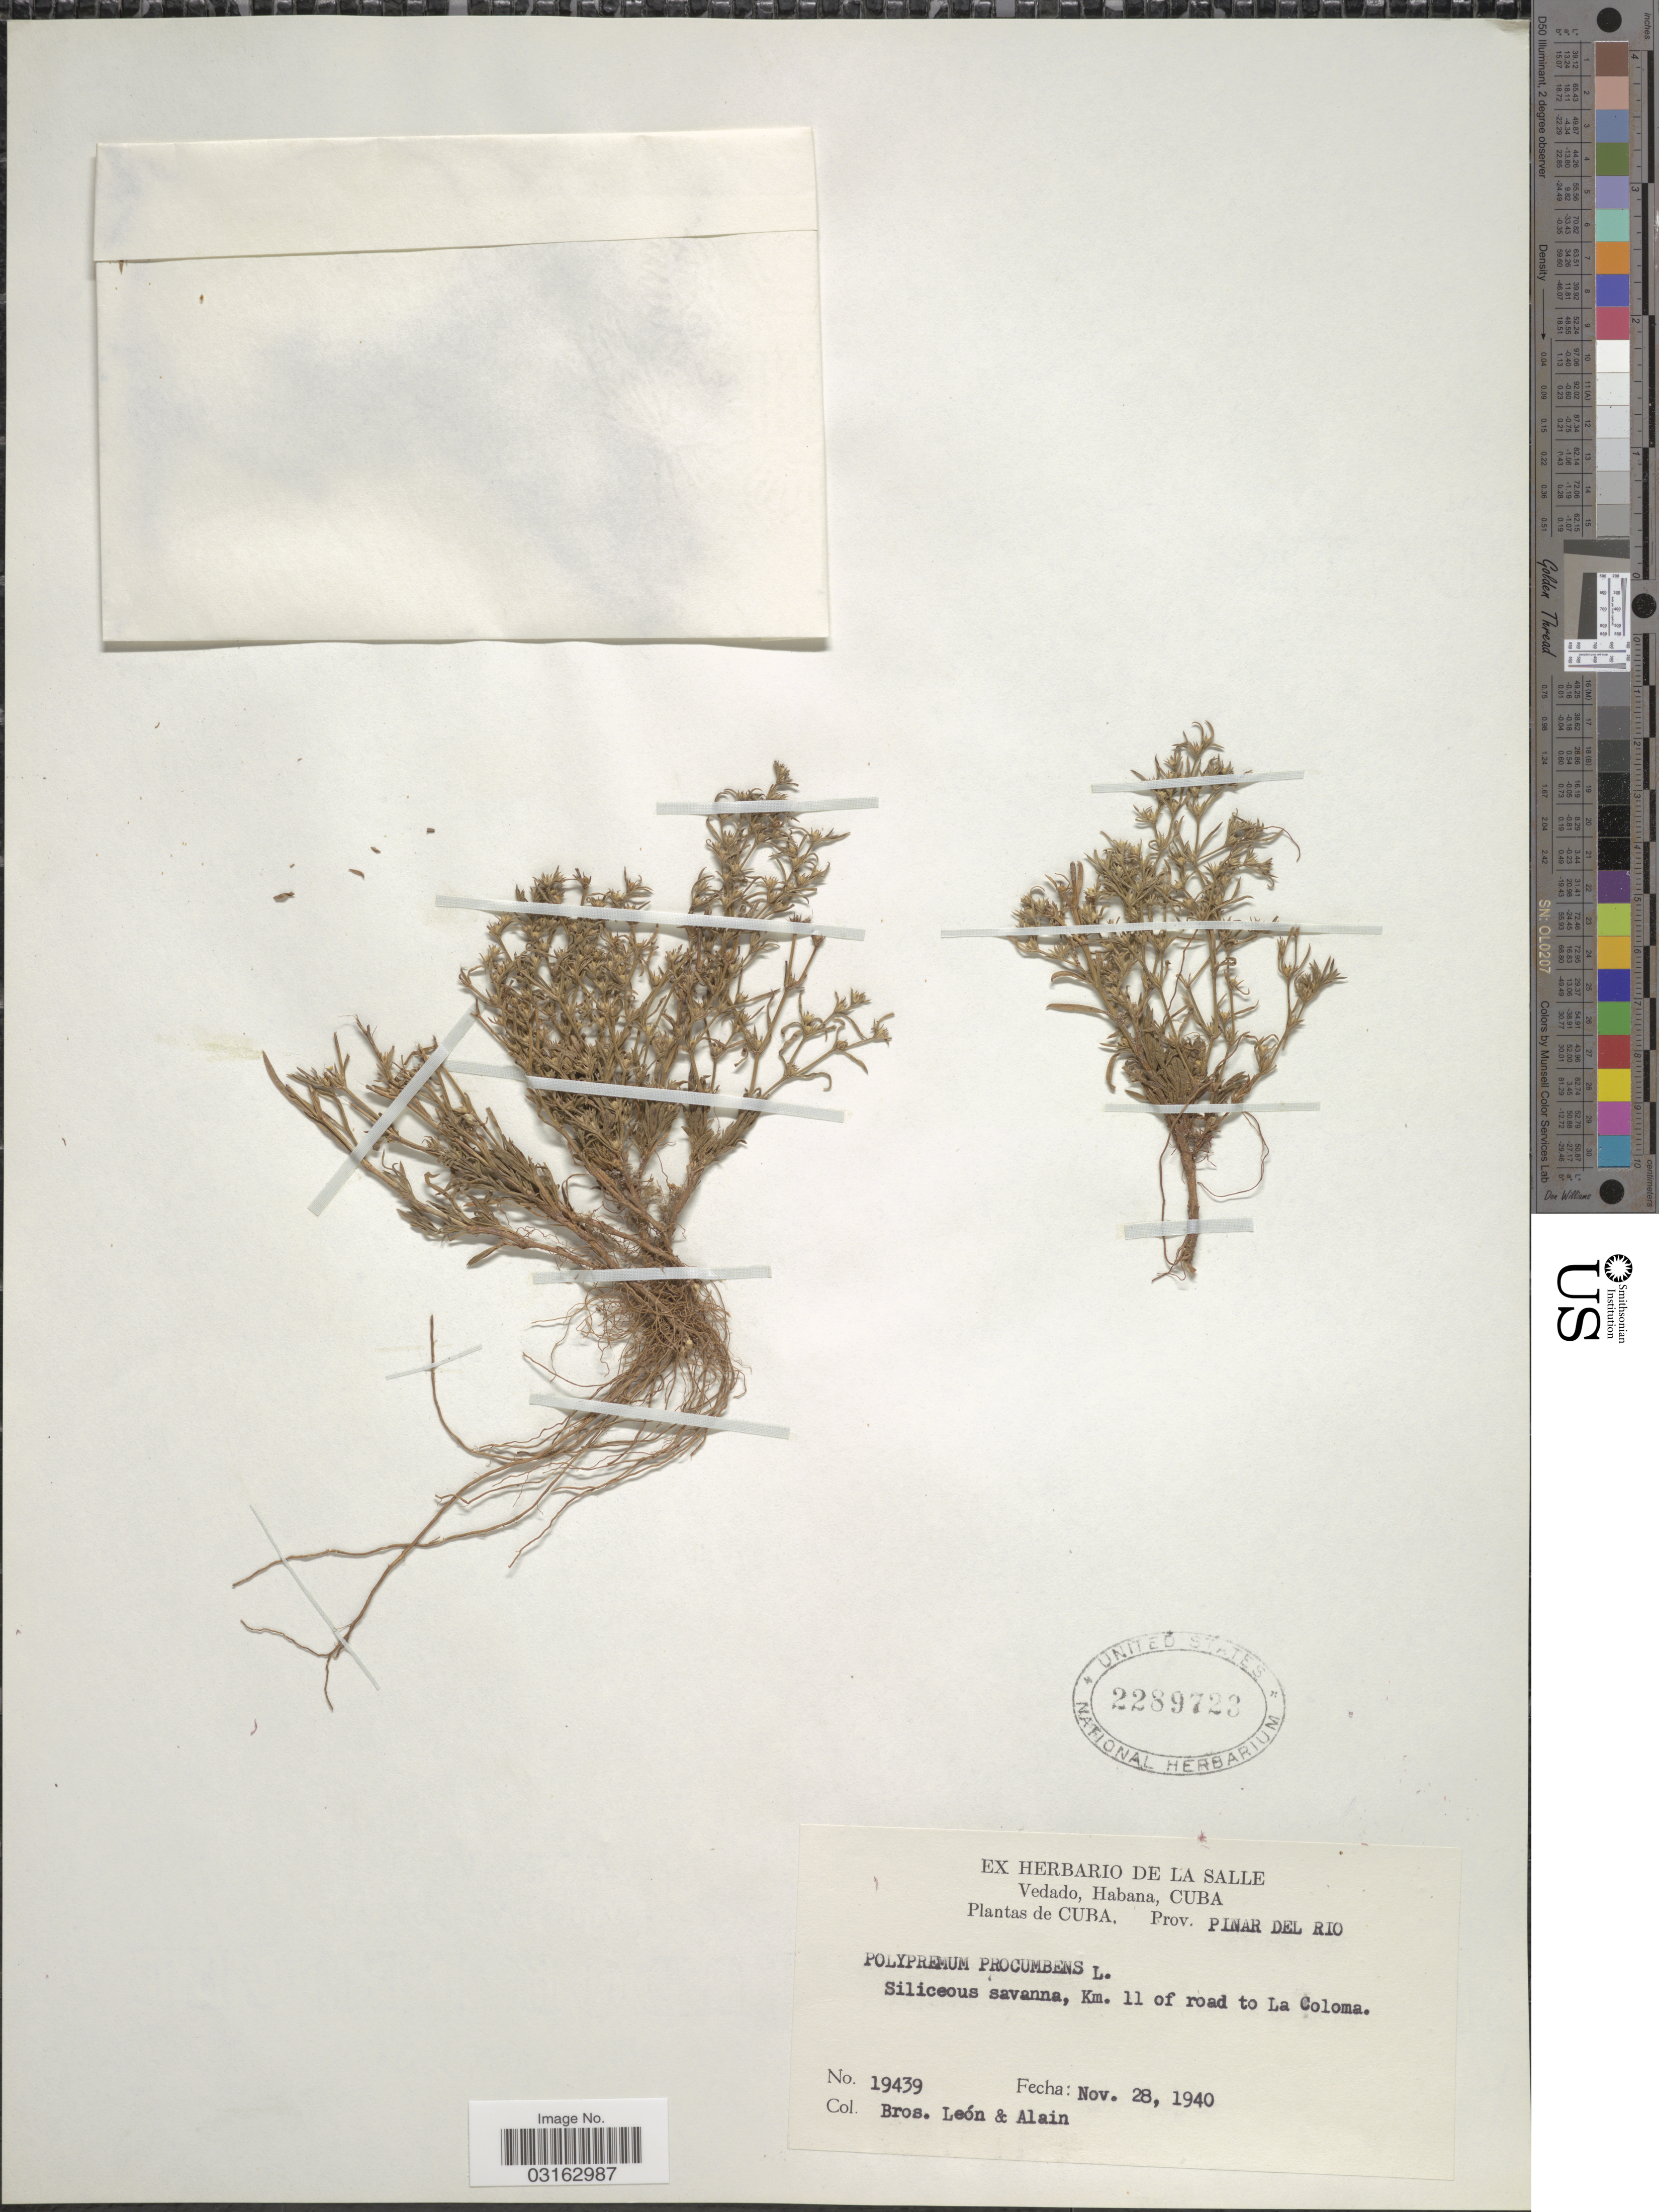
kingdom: Plantae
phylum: Tracheophyta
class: Magnoliopsida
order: Lamiales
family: Tetrachondraceae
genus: Polypremum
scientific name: Polypremum procumbens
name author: L.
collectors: Bro. León & A. H. Liogier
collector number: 19439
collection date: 1940-11-28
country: Cuba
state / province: Pinar del Río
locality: Siliceous savanna, Km. 11 of road to La Coloma.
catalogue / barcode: US 2289723